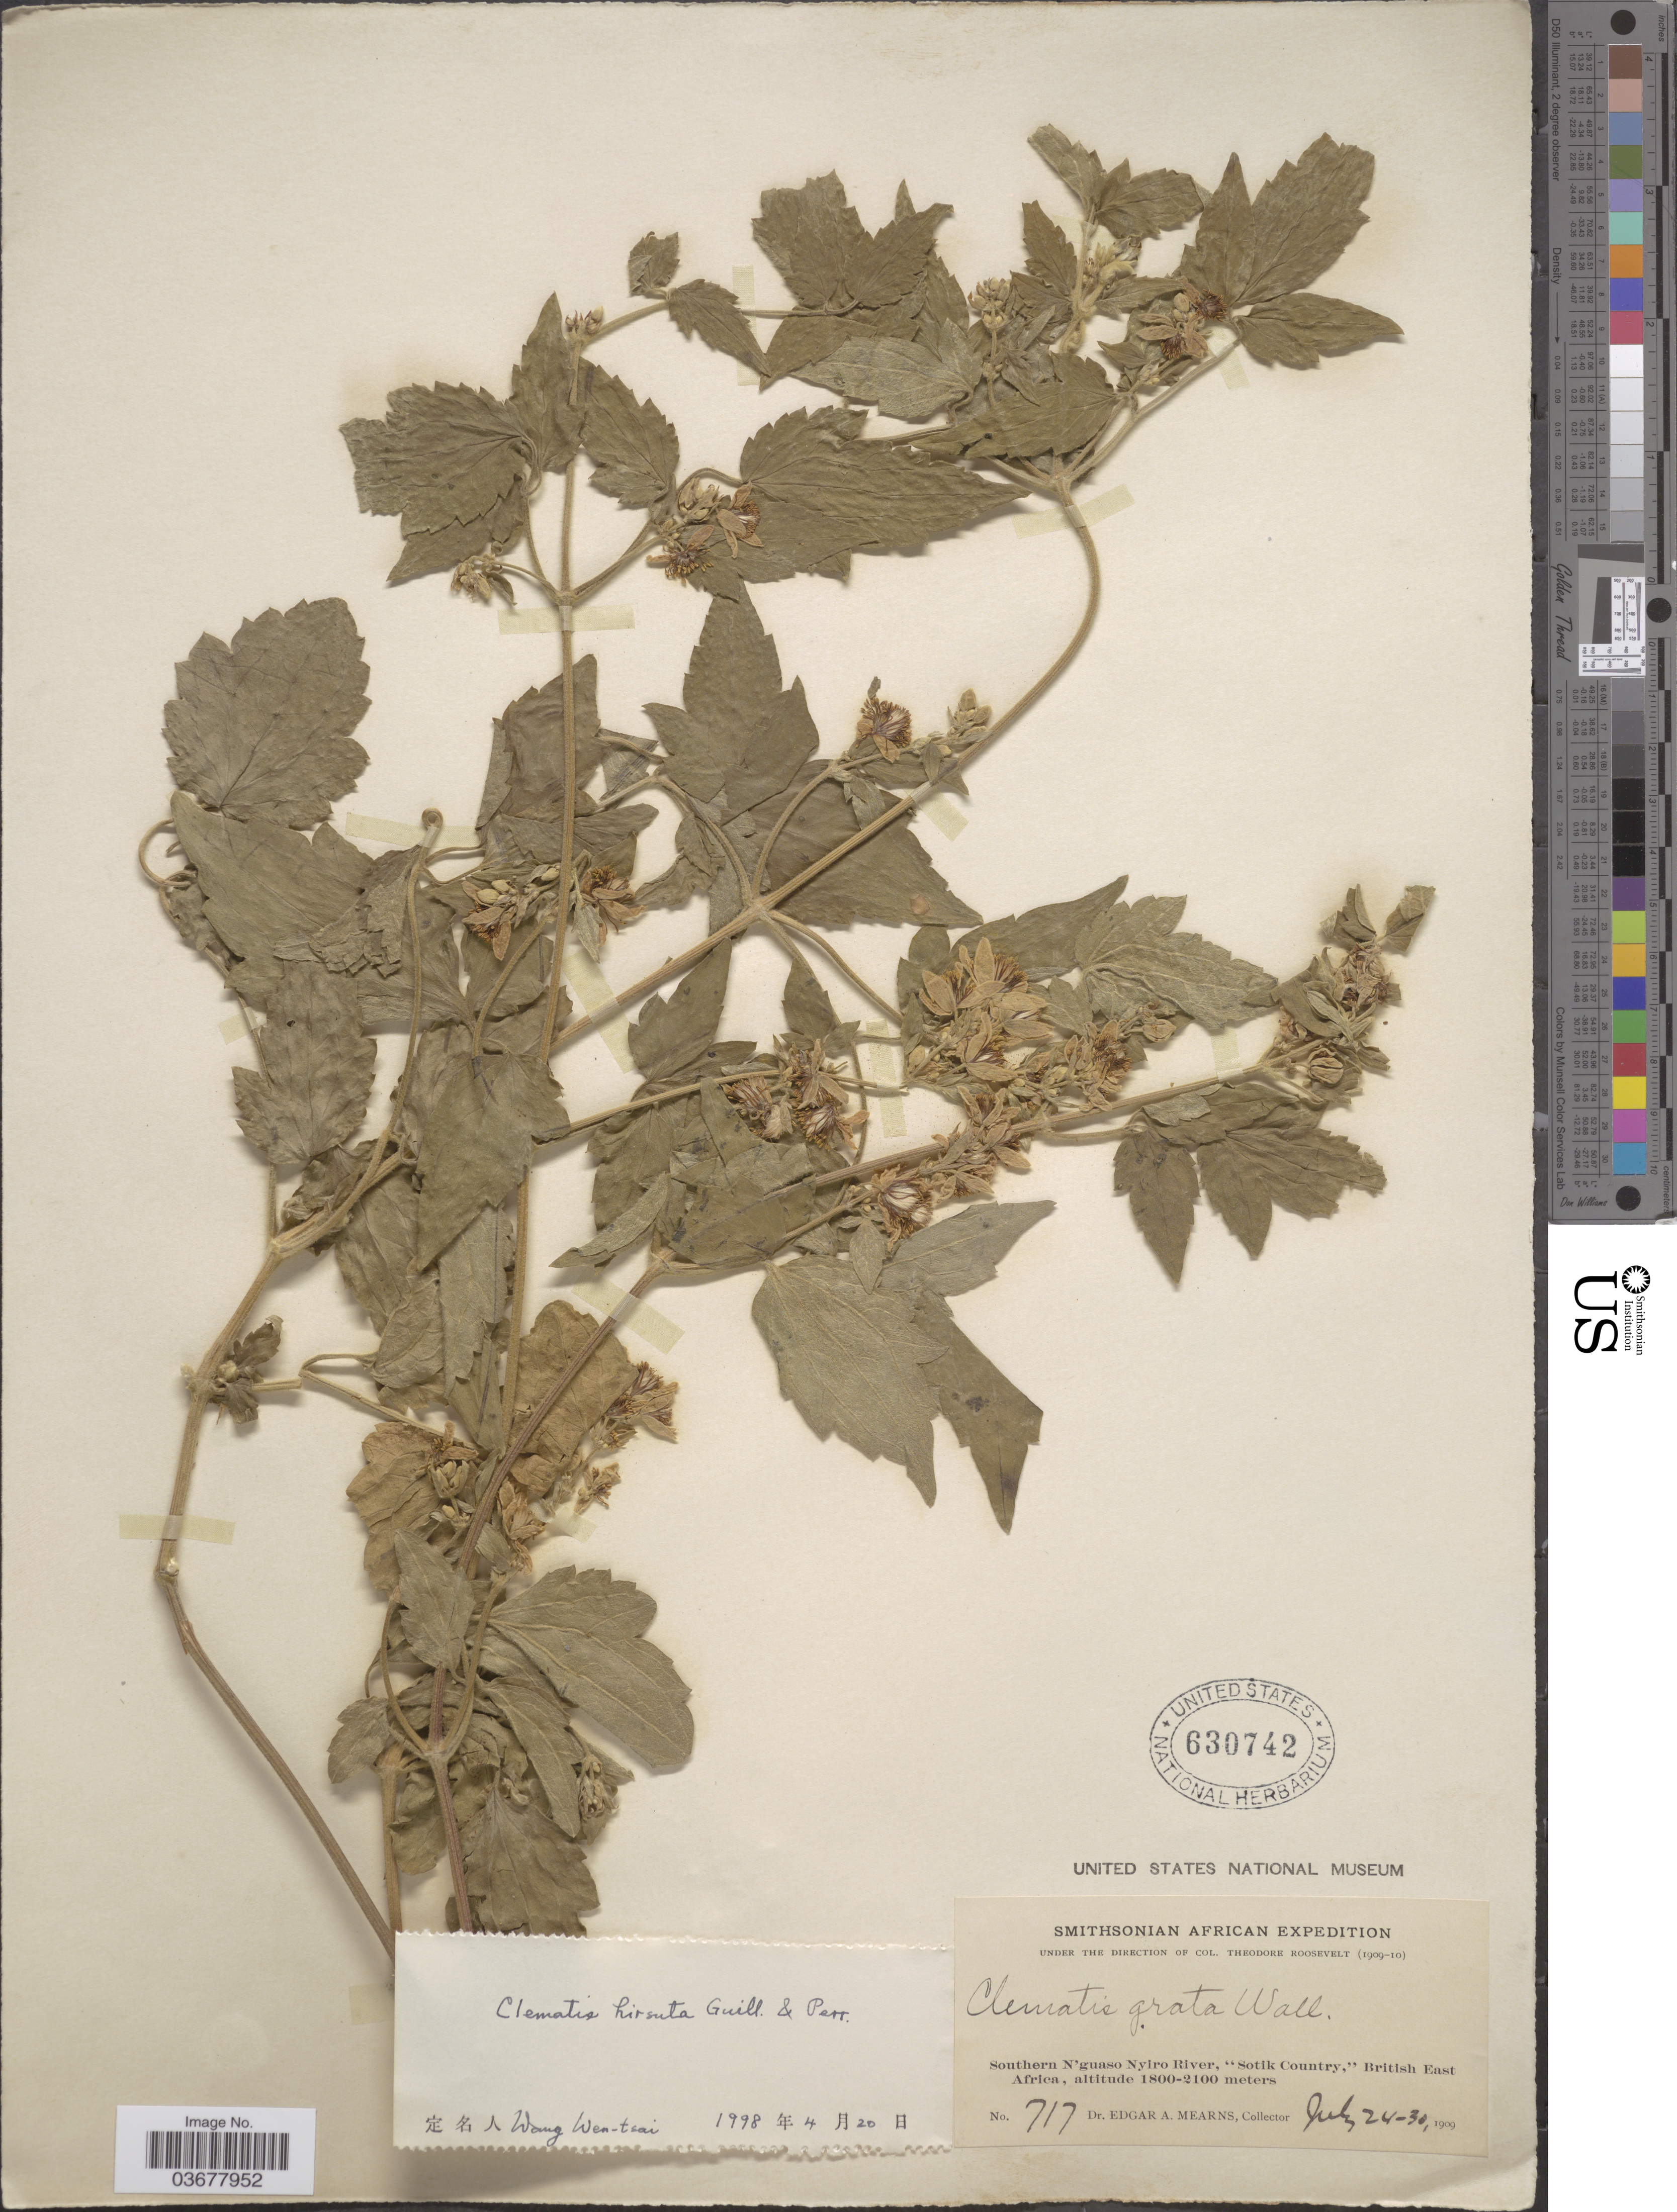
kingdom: Plantae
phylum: Tracheophyta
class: Magnoliopsida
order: Ranunculales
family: Ranunculaceae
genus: Clematis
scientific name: Clematis hirsuta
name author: Guill. & Perr.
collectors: E. A. Mearns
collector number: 717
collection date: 1909-07-24/1909-07-30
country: Kenya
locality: Southern N'guaso Nyiro River, "Sotik Country," British East Africa.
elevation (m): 1800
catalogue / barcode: US 630742